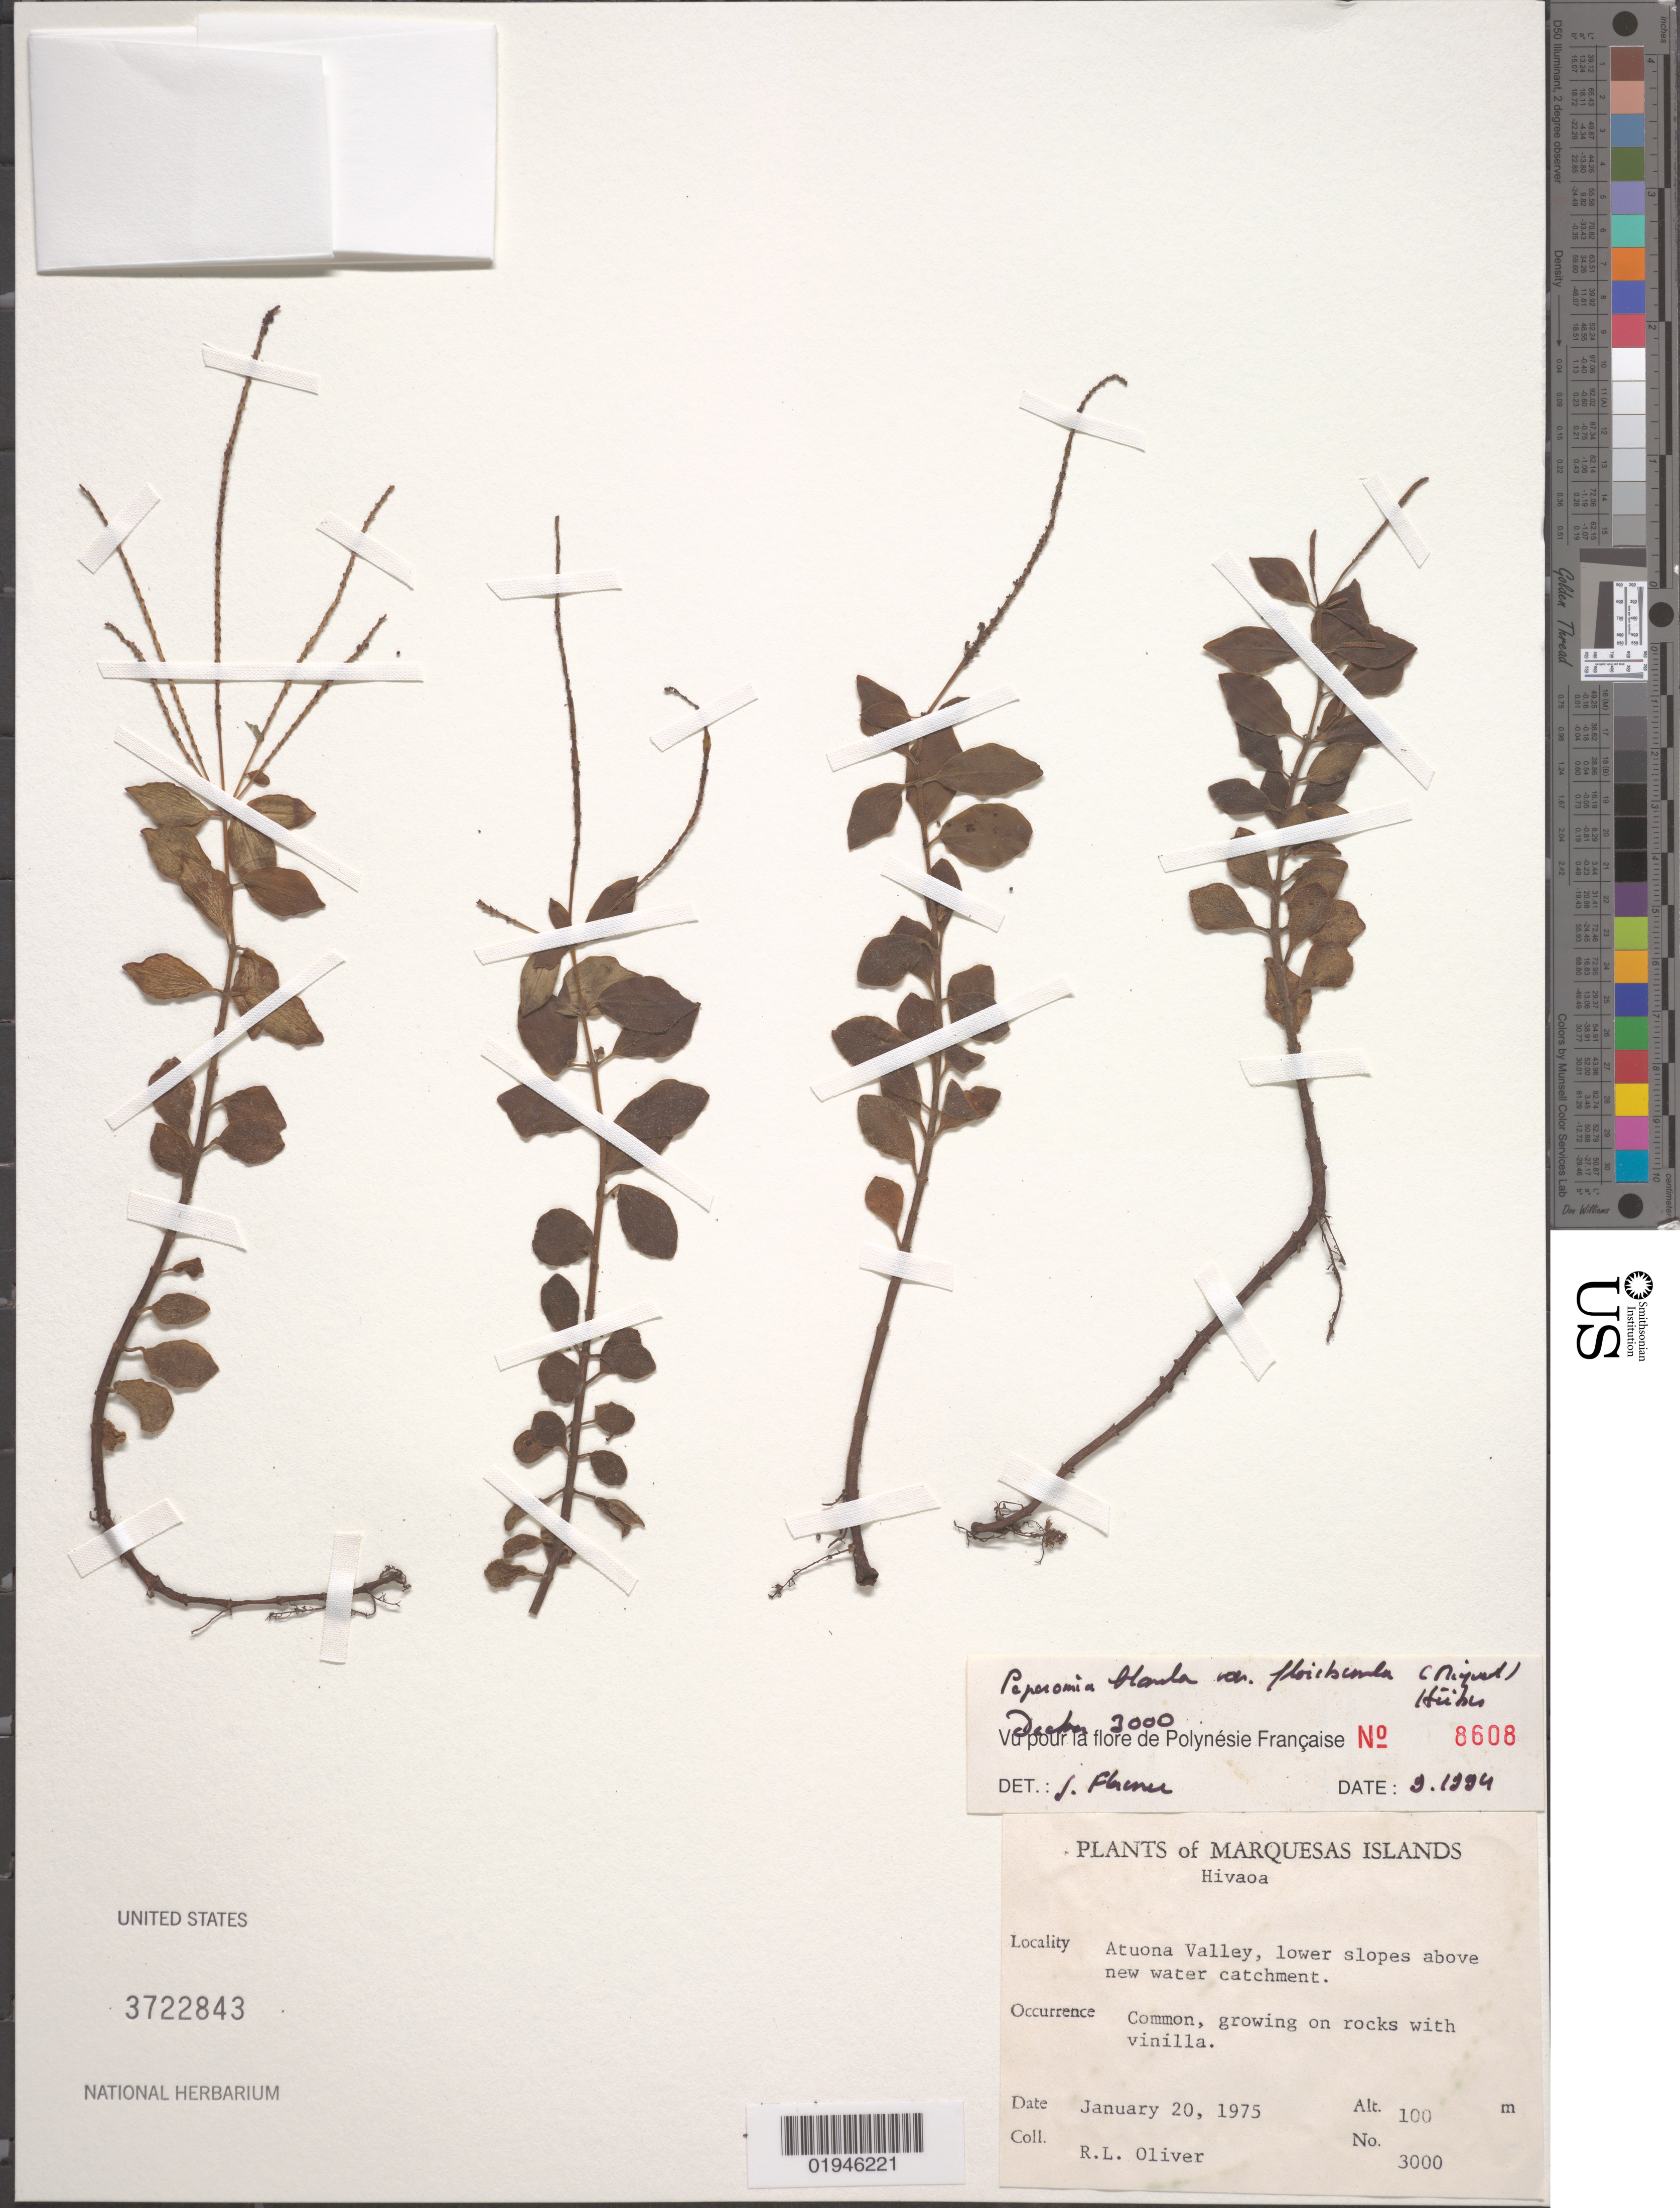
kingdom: Plantae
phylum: Tracheophyta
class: Magnoliopsida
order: Piperales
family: Piperaceae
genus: Peperomia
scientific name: Peperomia leptostachya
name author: Hook. & Arn.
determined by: Wagner, W. L., (BOT), Smithsonian Institution - National Museum of Natural History (UNITED STATES)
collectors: R. L. Oliver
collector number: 3000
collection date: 1975-01-20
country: French Polynesia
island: Hiva Oa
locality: lower part of trail from Atuona to Hanamenu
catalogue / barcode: US 3722843